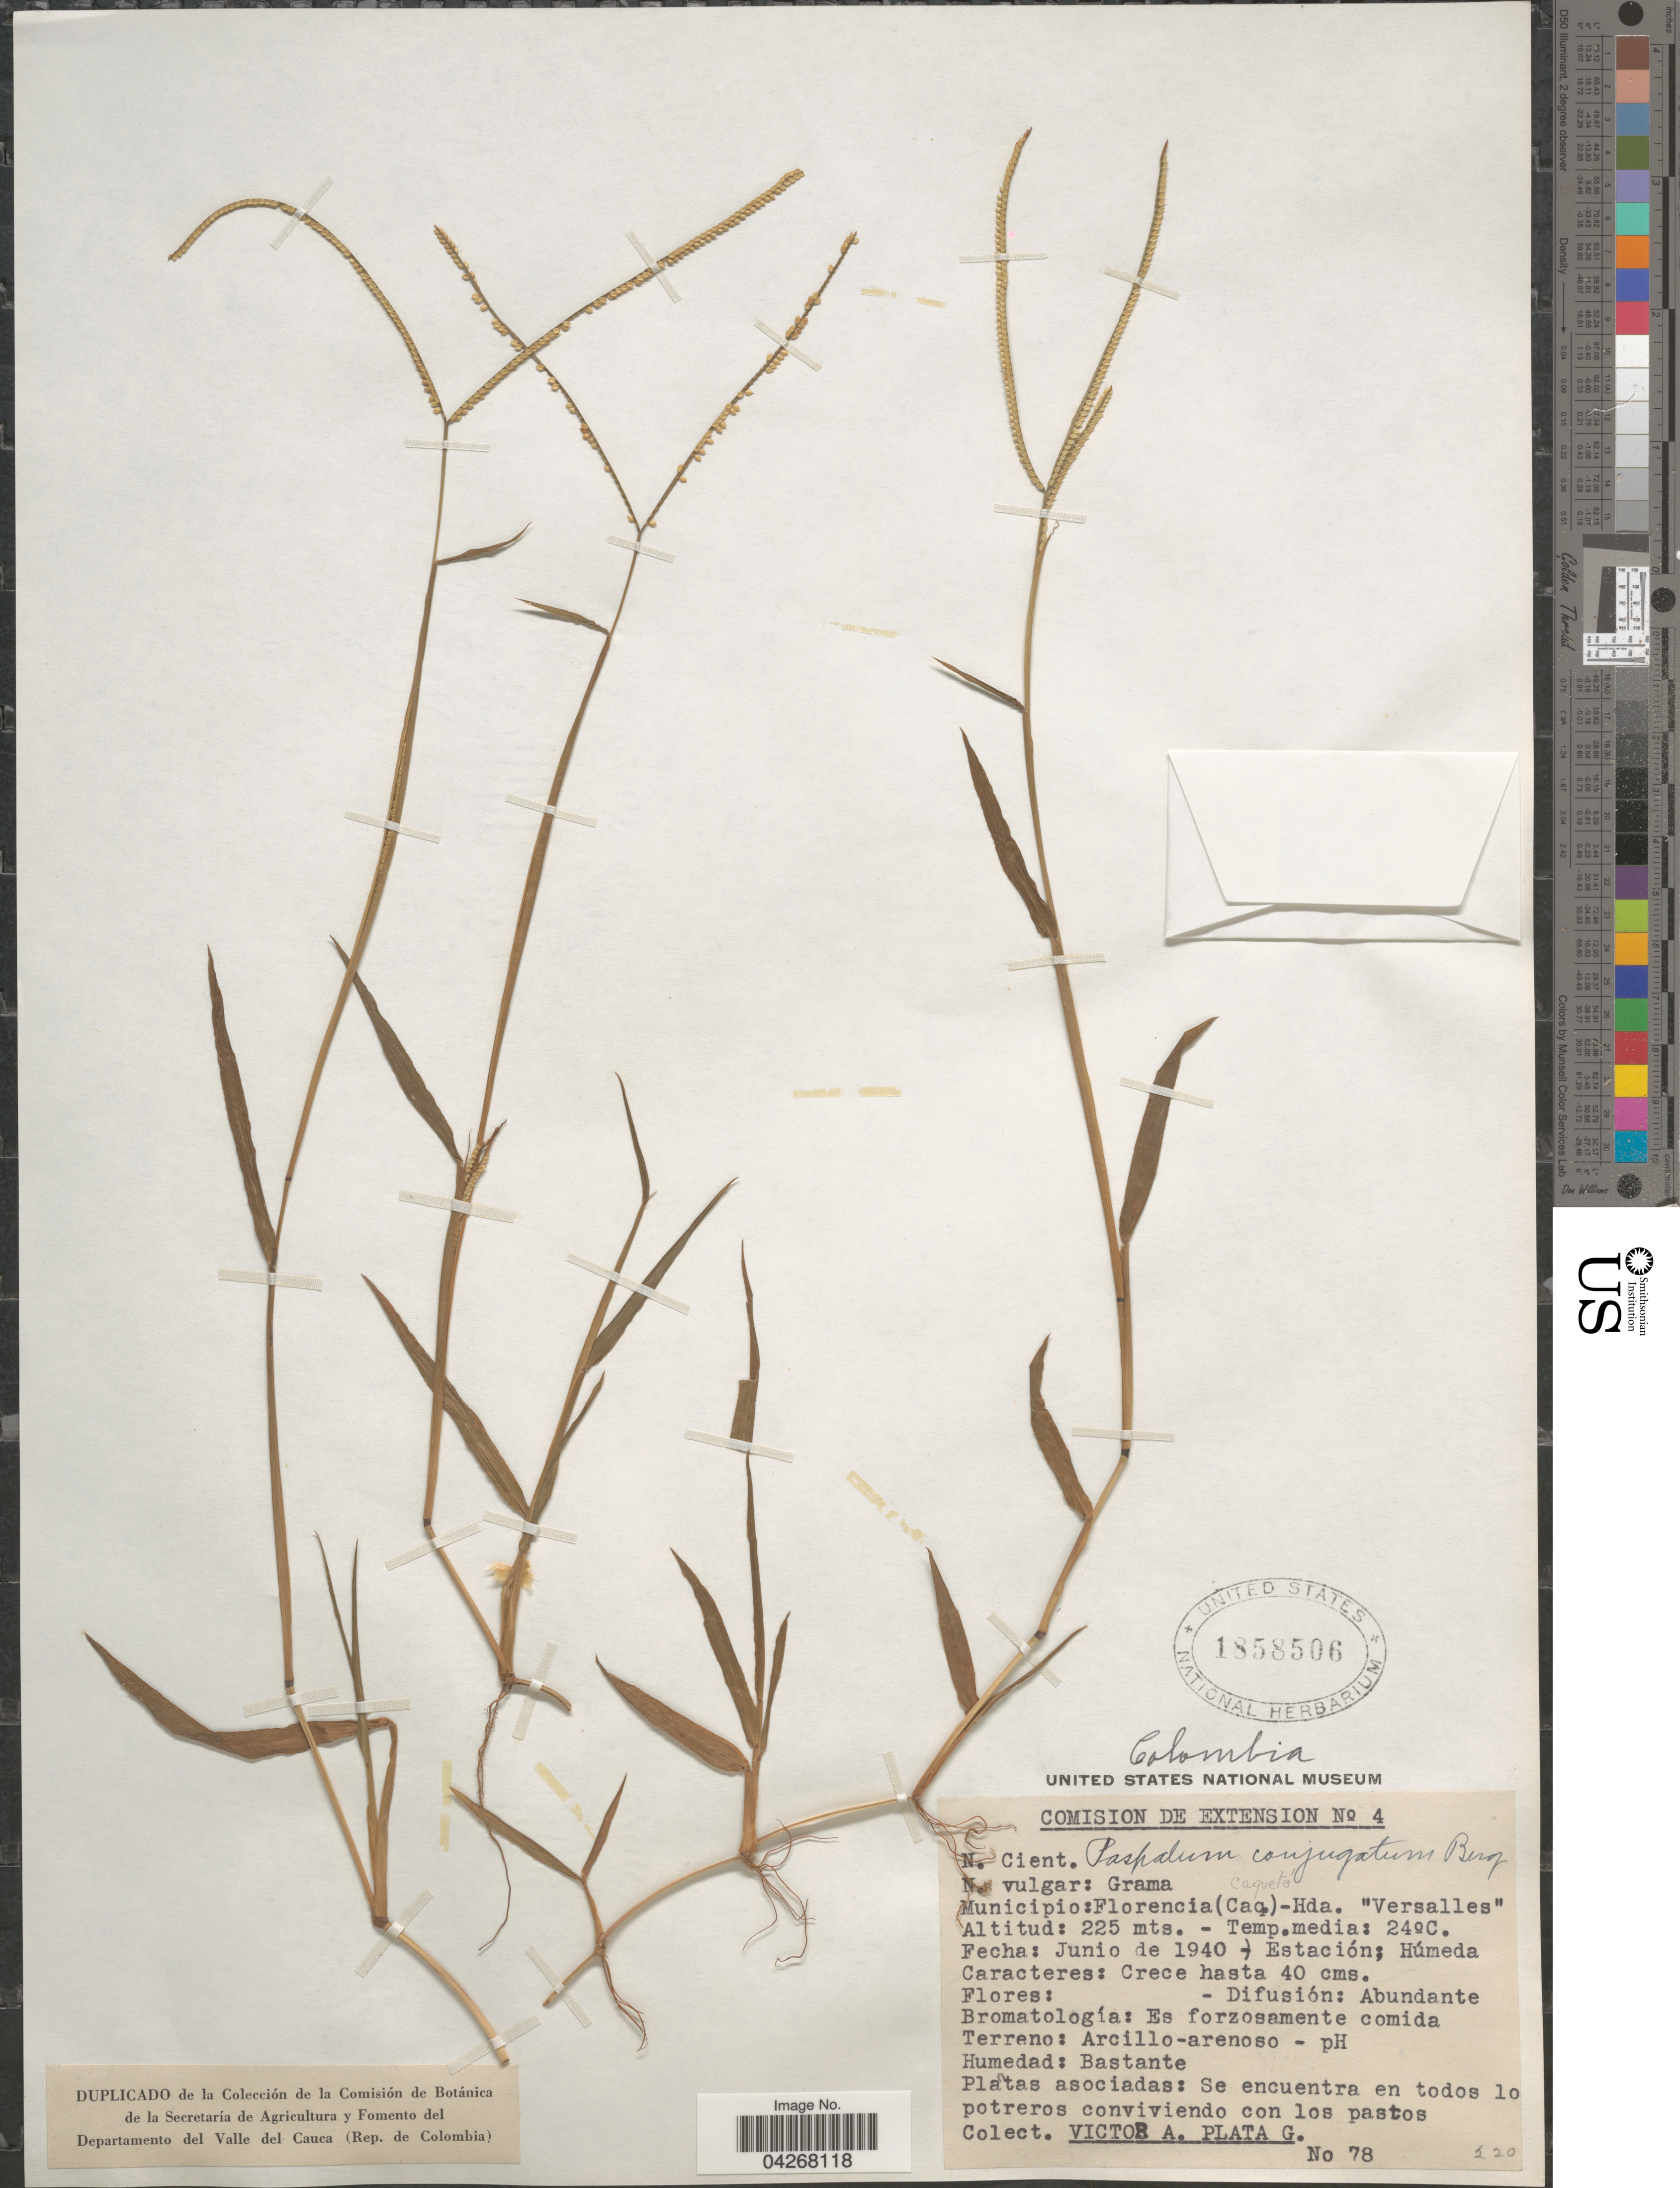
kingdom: Plantae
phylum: Tracheophyta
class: Liliopsida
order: Poales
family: Poaceae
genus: Paspalum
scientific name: Paspalum conjugatum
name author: P.J. Bergius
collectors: V. Plata Garcia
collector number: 78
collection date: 1940-06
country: Colombia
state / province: Caquetá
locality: Municipio: Florencia - Hda. "Versalles".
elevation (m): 225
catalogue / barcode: US 1858506